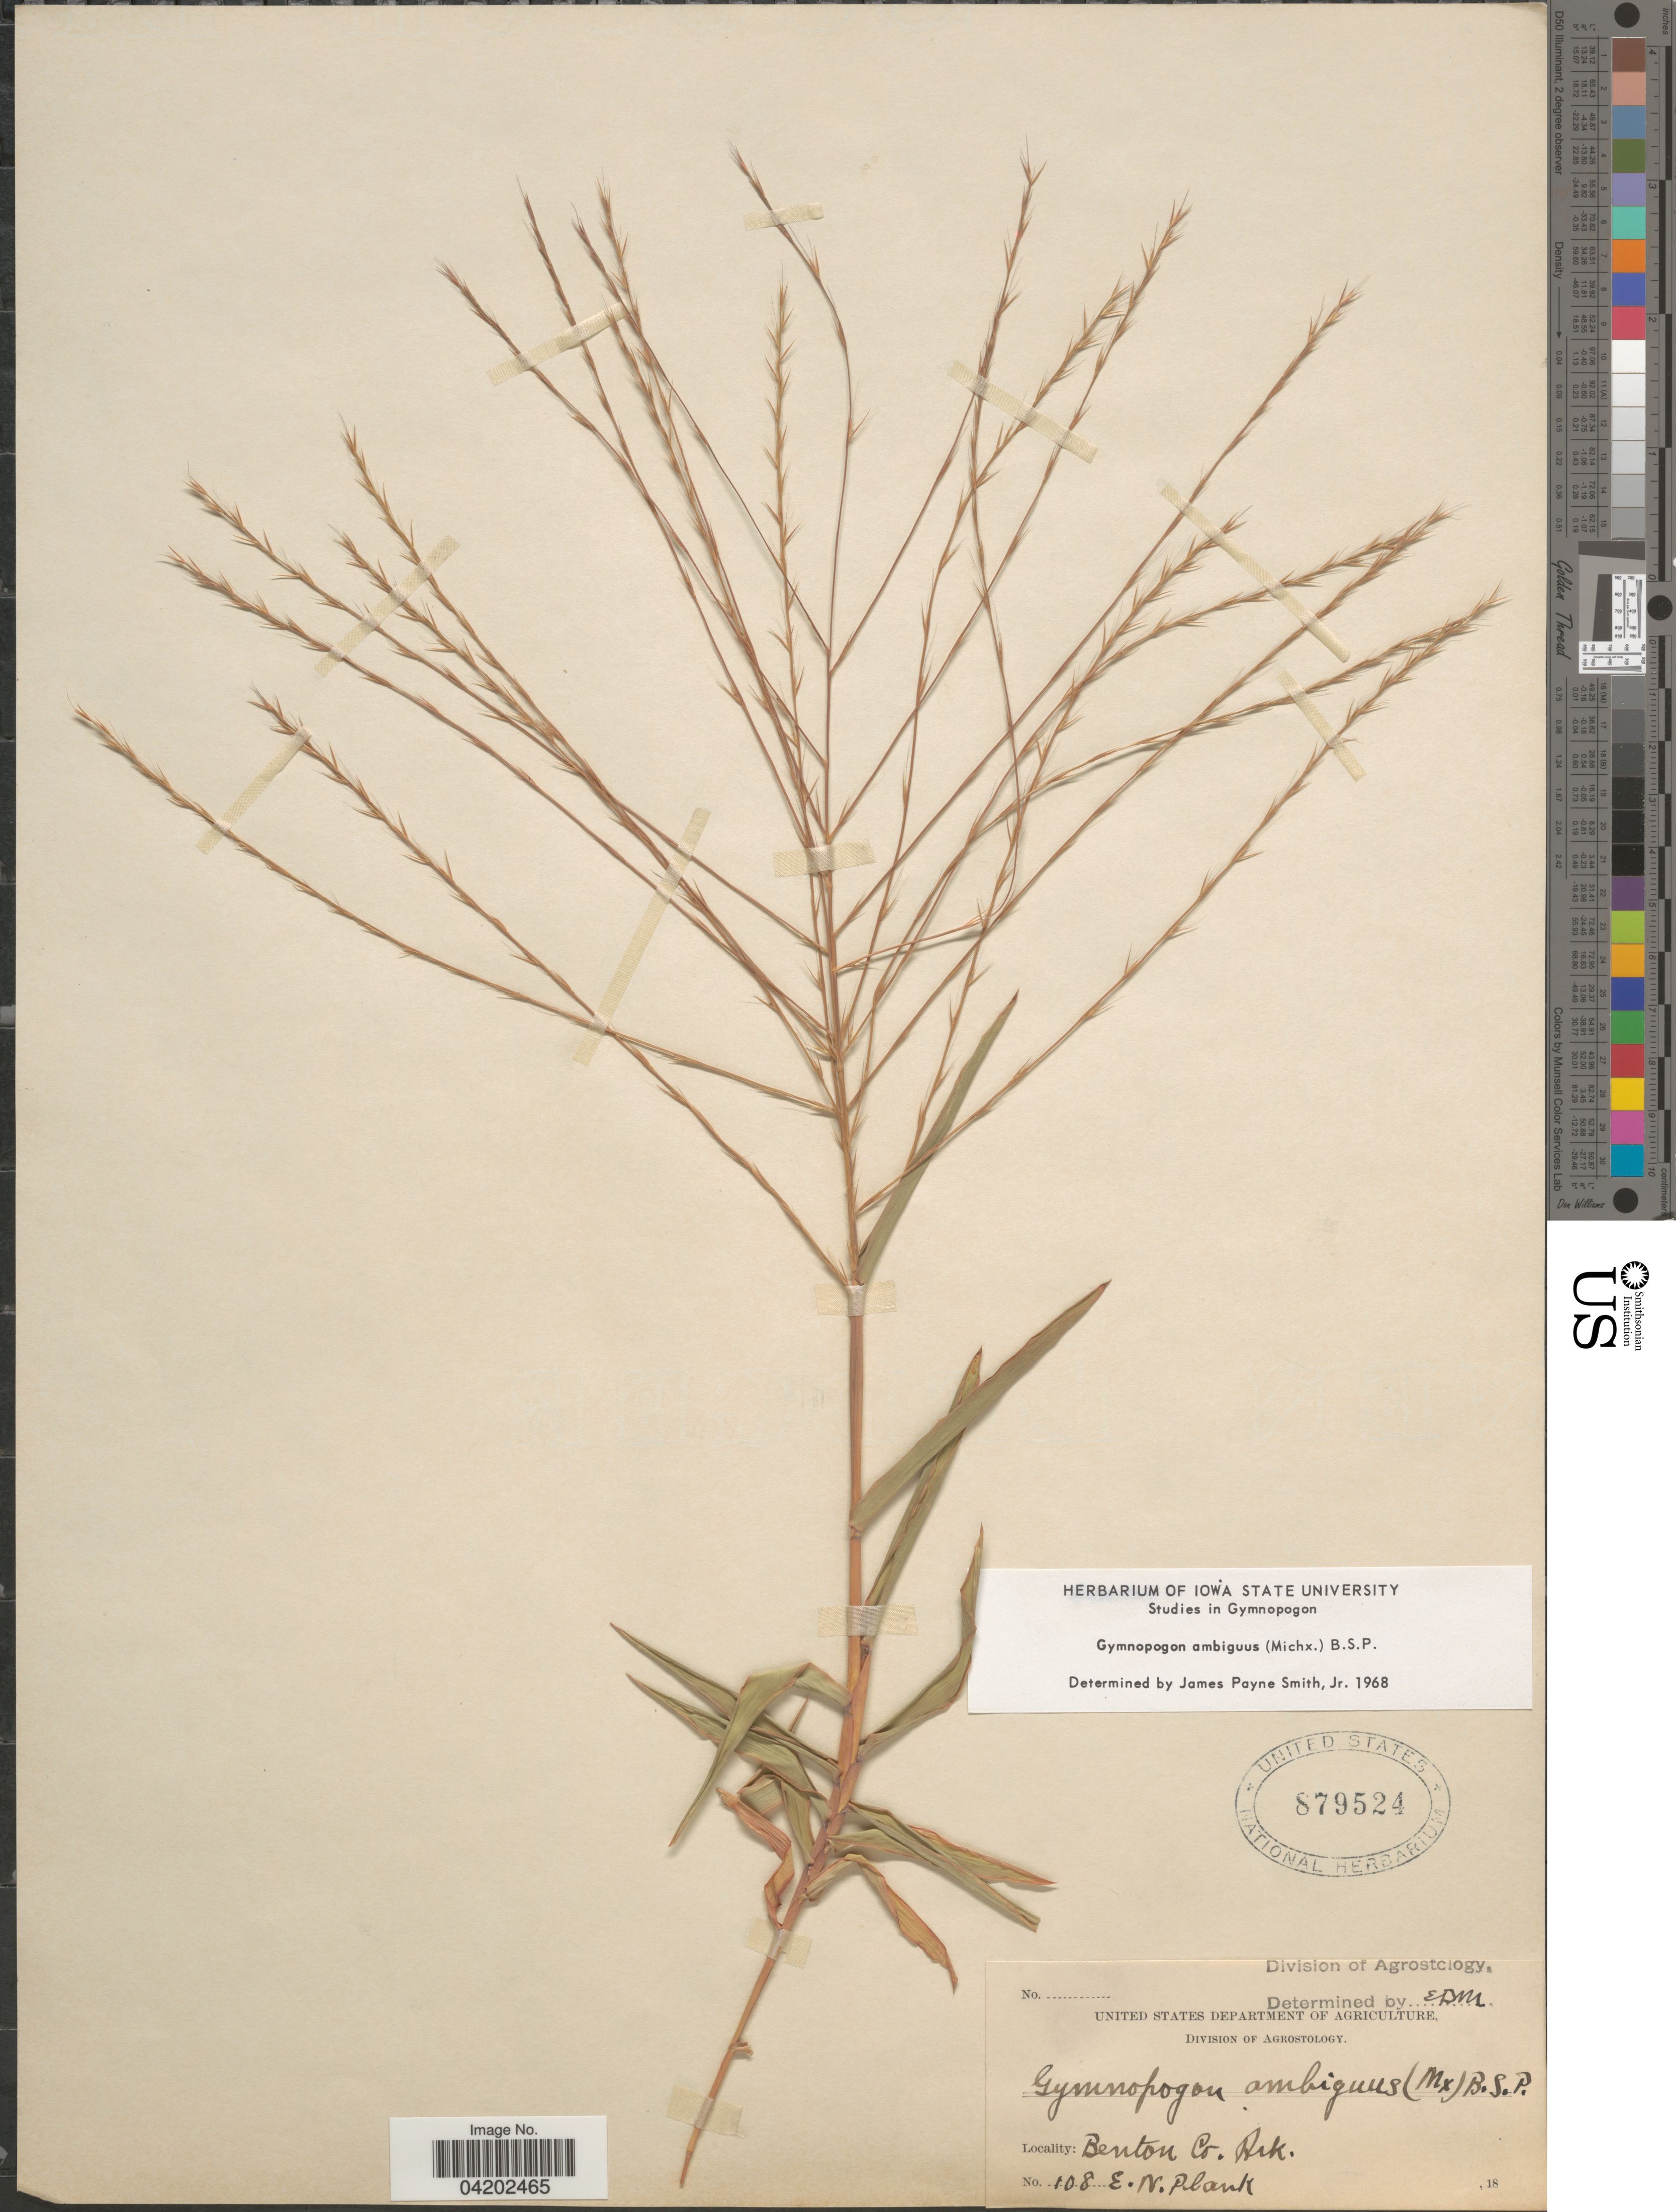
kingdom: Plantae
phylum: Tracheophyta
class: Liliopsida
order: Poales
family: Poaceae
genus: Gymnopogon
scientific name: Gymnopogon ambiguus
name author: (Michx.) Britton, Stearns & Poggenb.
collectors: E. Plank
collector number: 108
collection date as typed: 18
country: United States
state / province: Arkansas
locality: Benton Co.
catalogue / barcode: US 879524